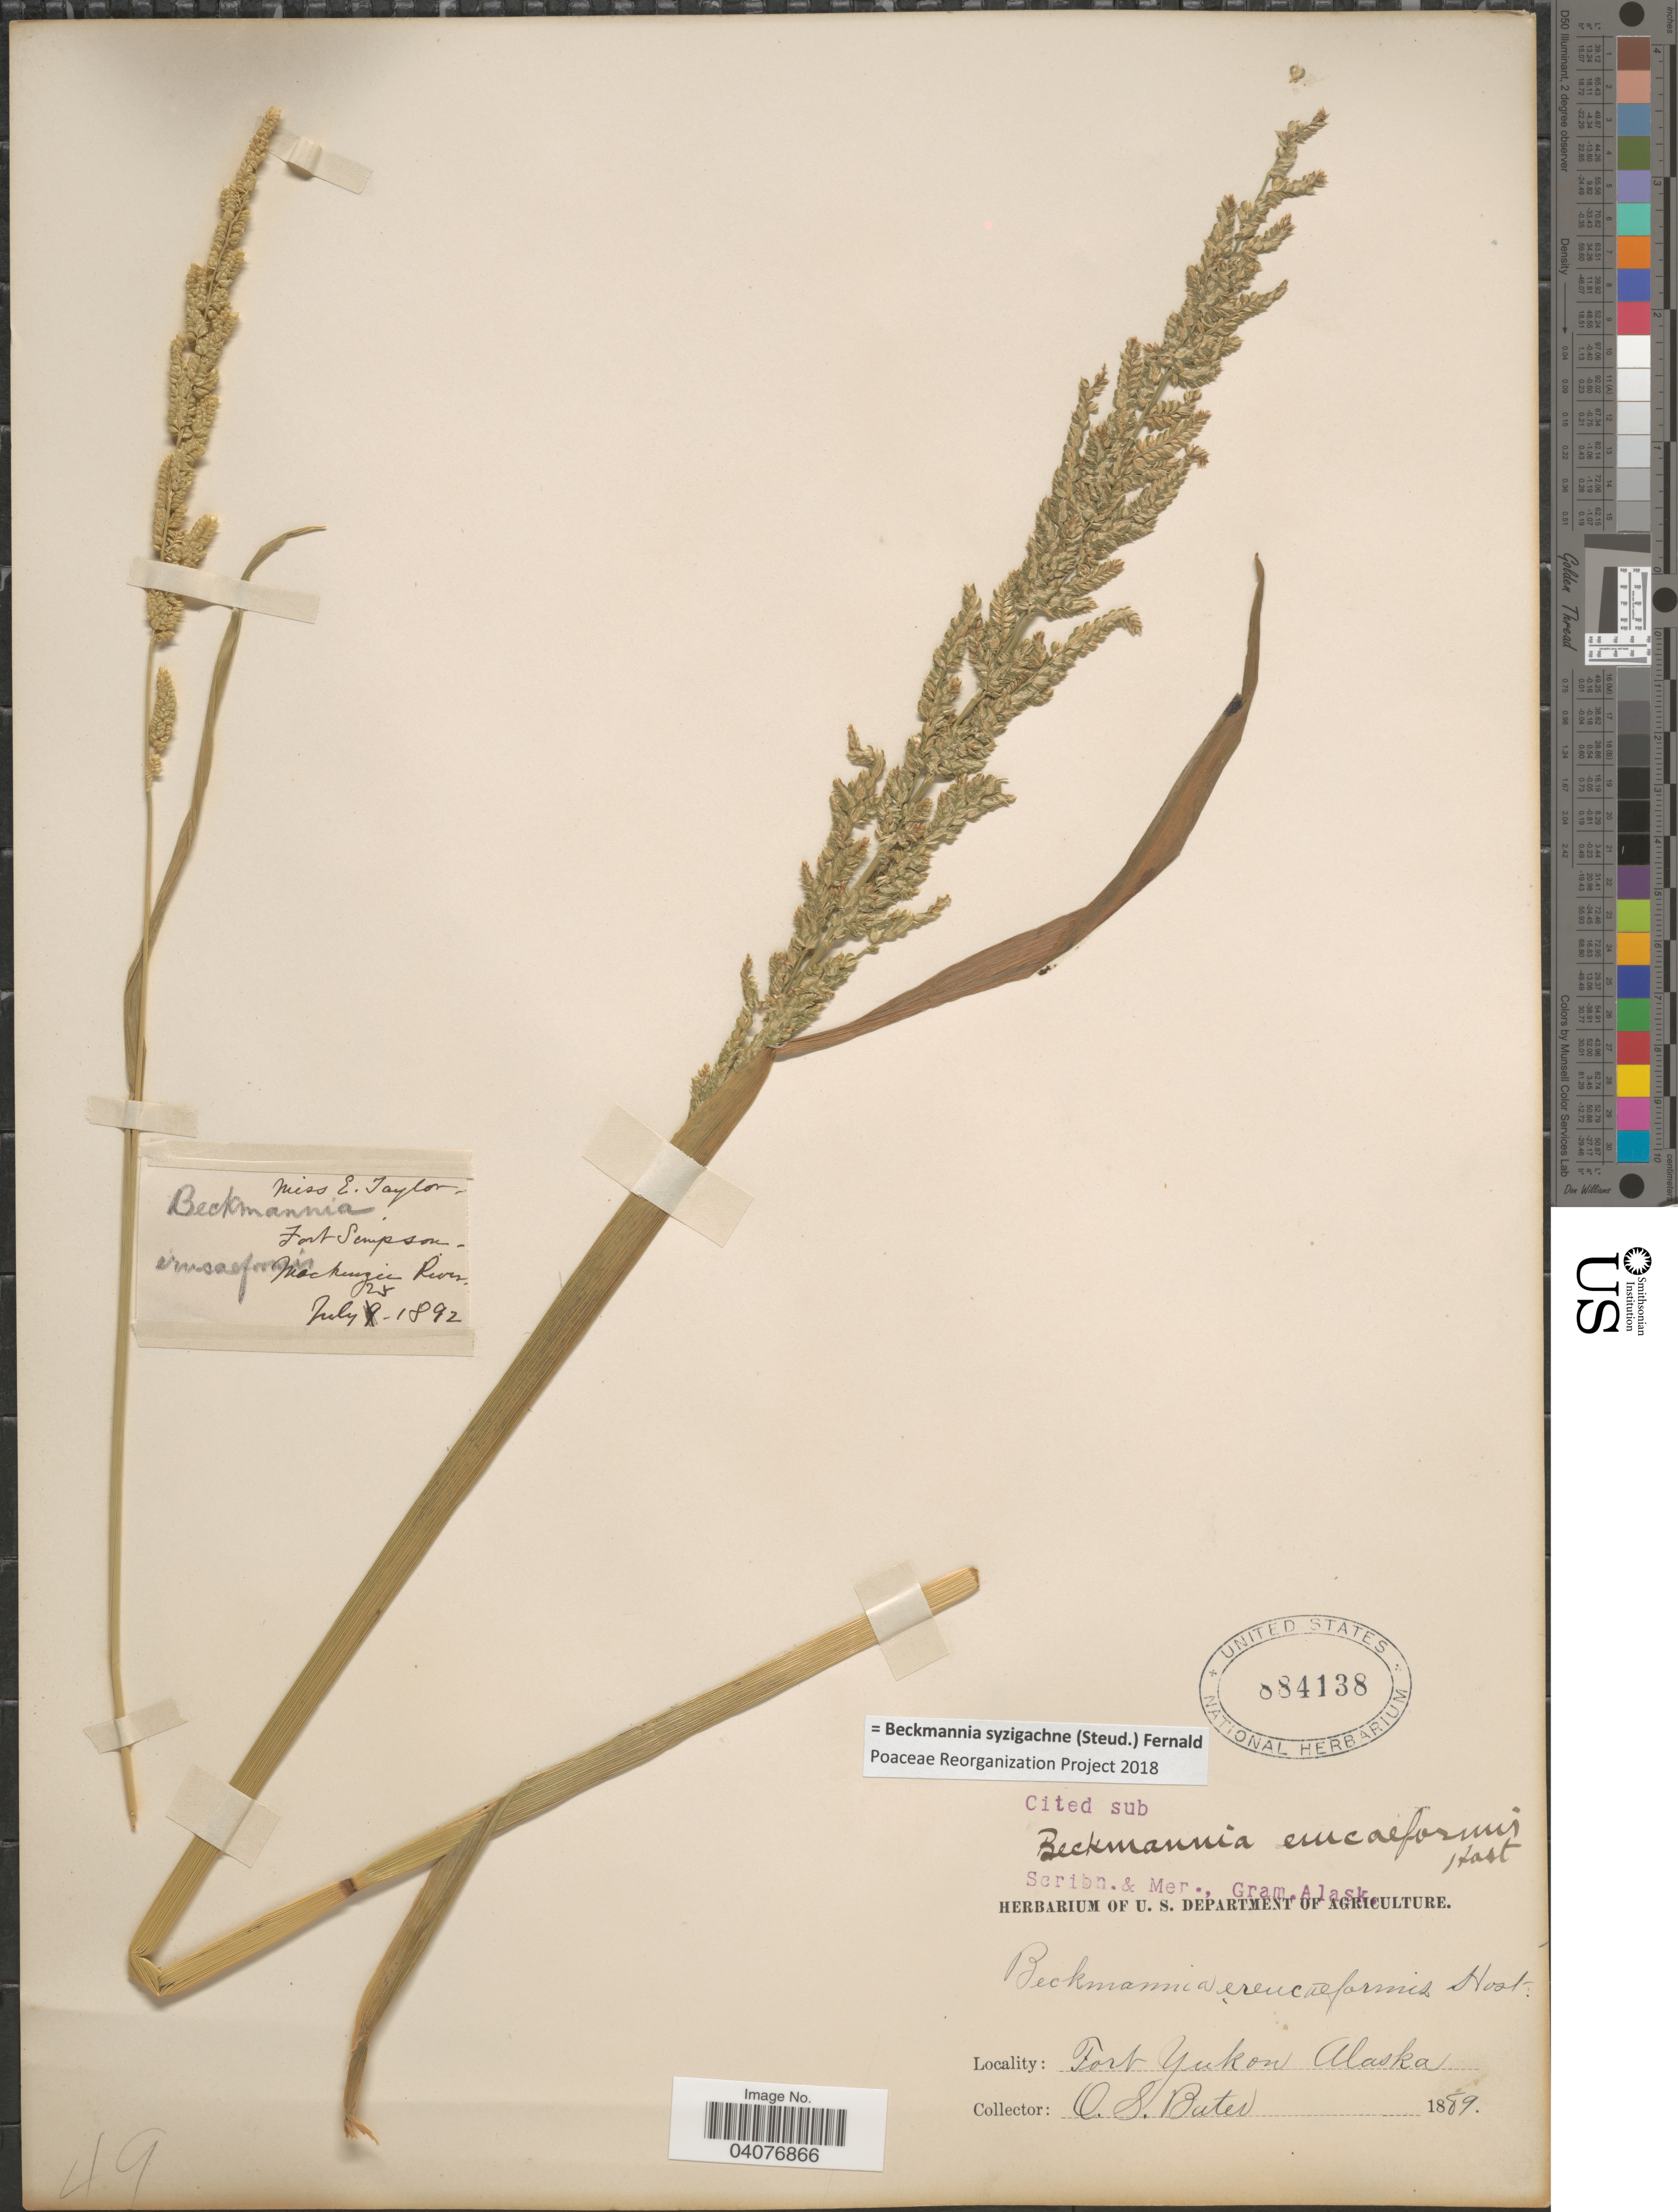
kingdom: Plantae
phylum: Tracheophyta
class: Liliopsida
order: Poales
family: Poaceae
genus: Beckmannia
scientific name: Beckmannia syzigachne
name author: (Steud.) Fernald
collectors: O. Bates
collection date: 1889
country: United States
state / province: Alaska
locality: Fort Yukon.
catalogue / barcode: US 884138